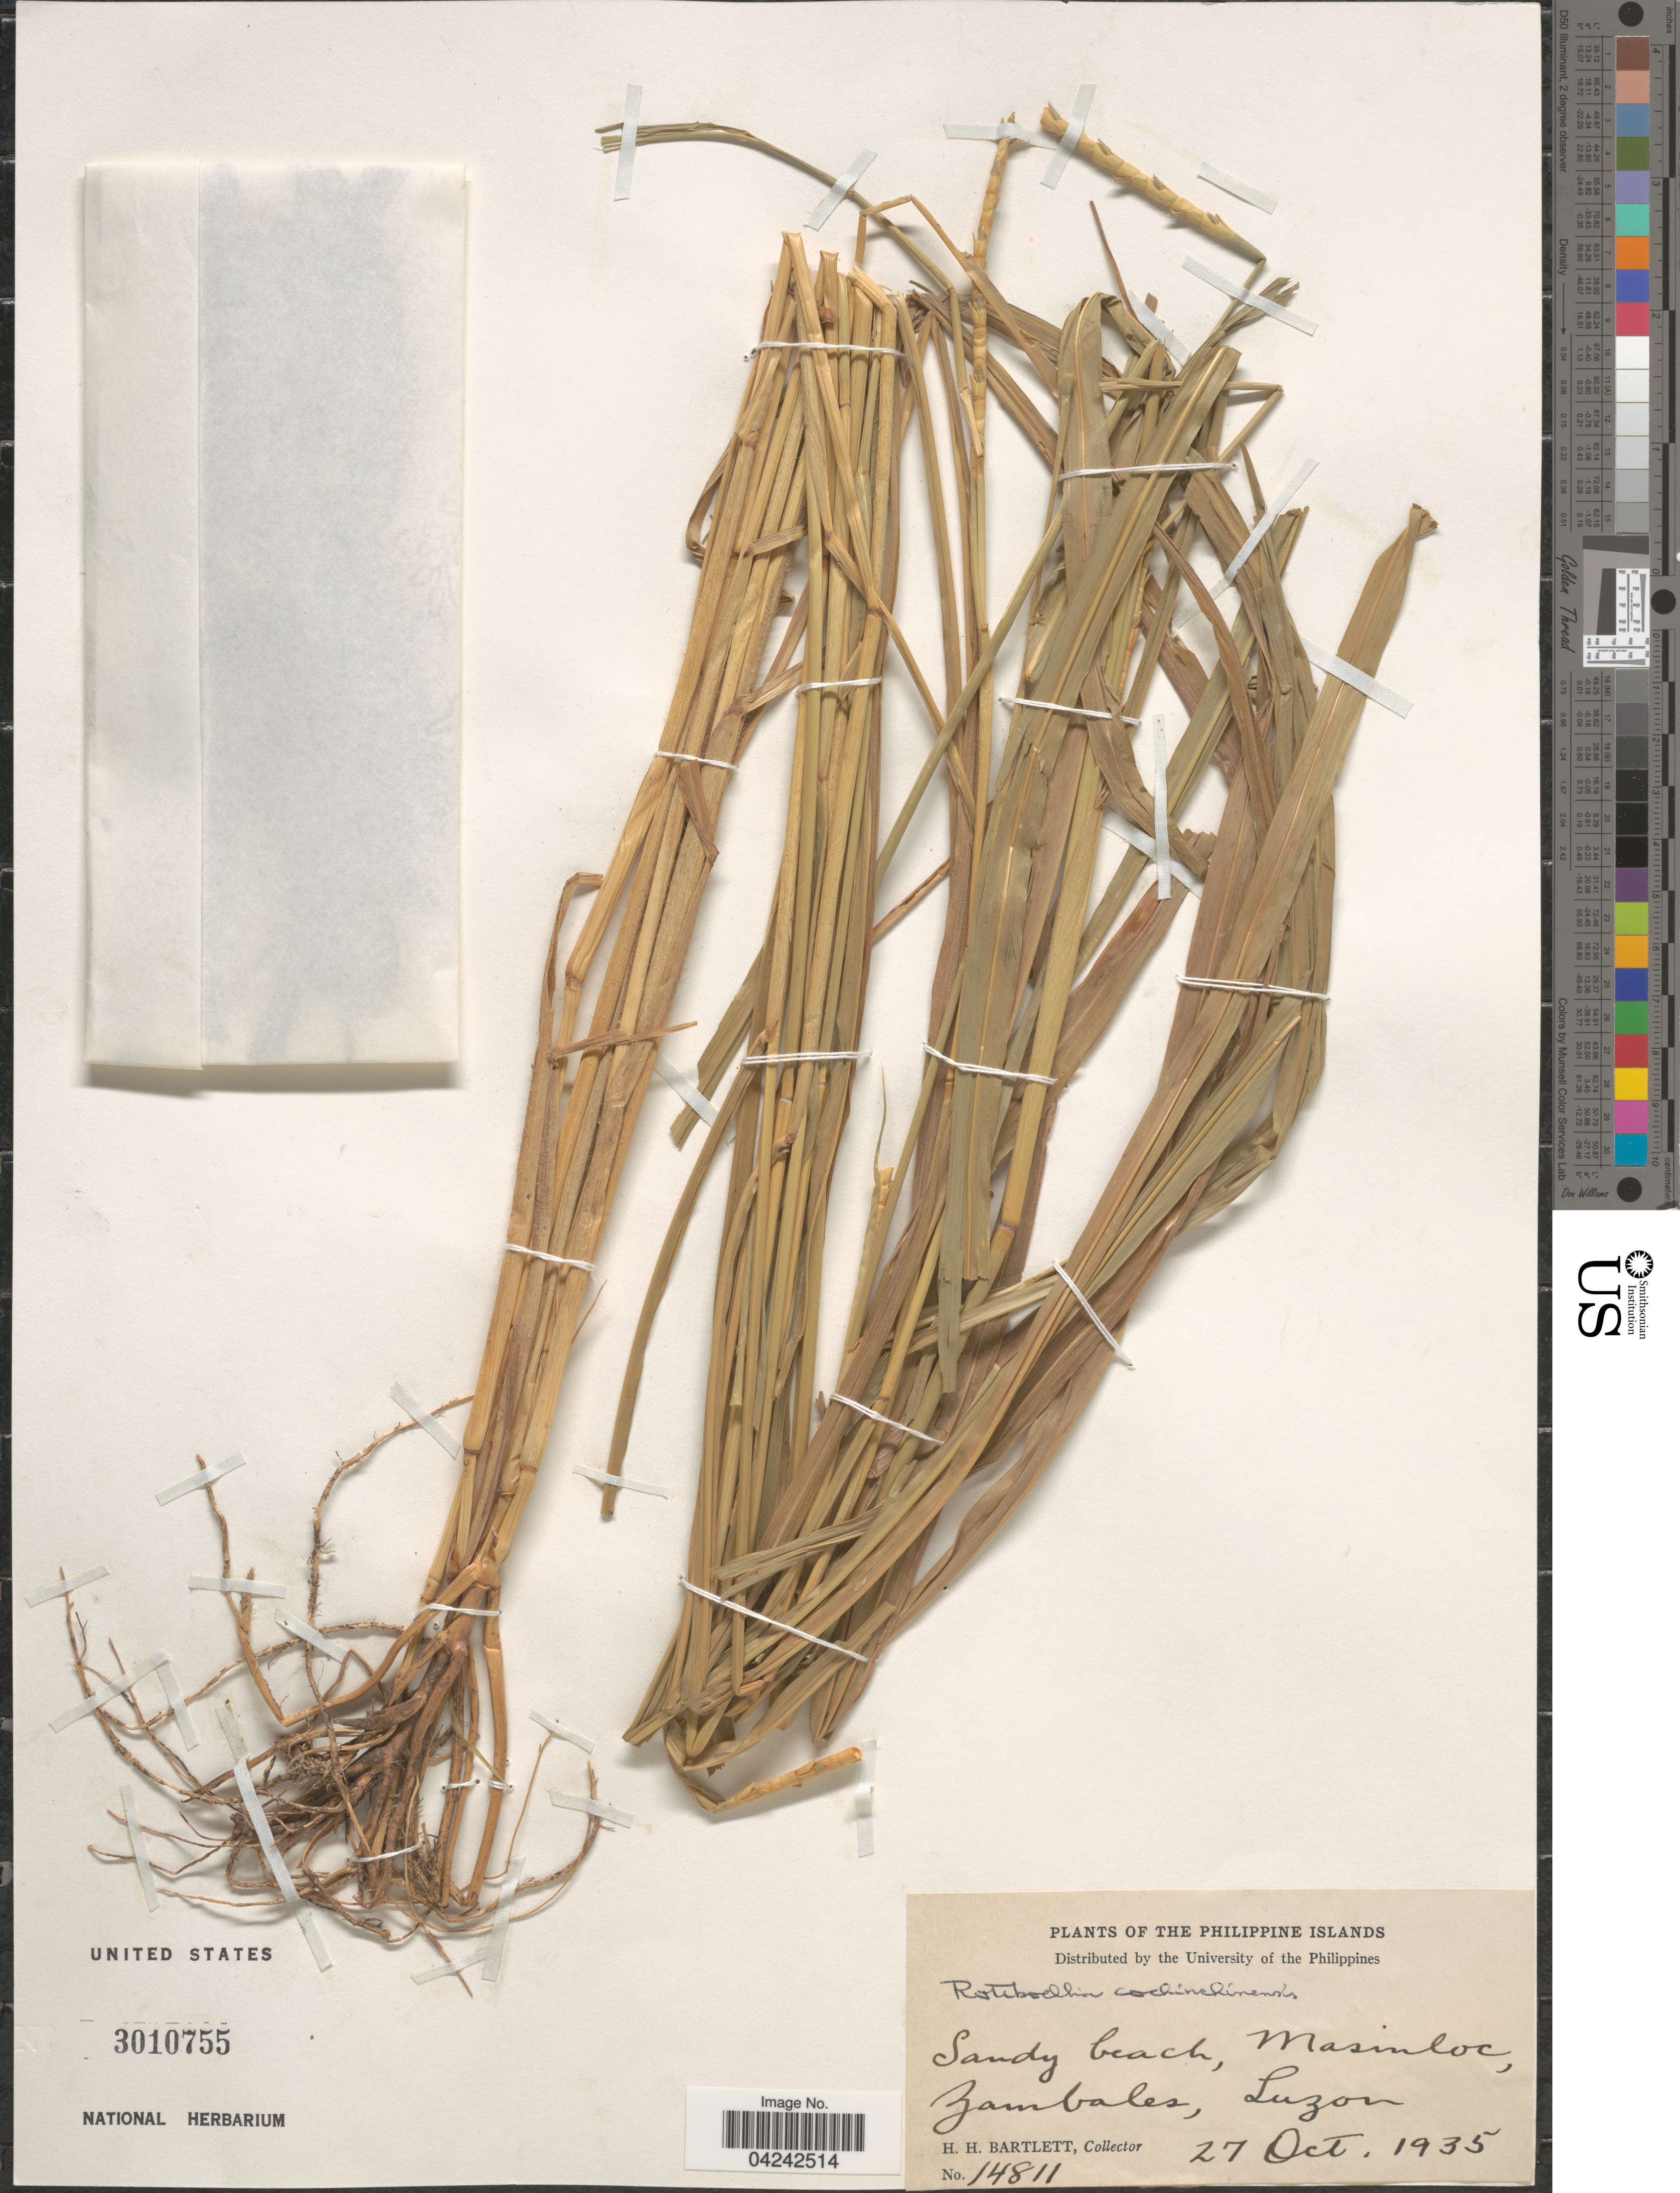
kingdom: Plantae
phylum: Tracheophyta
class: Liliopsida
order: Poales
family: Poaceae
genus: Rottboellia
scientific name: Rottboellia cochinchinensis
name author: (Lour.) Clayton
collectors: H. H. Bartlett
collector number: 14811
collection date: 1935-10-27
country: Philippines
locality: Philippine Islands. Sandy beach, Masinloc, Zambales, Luzon.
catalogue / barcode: US 3010755